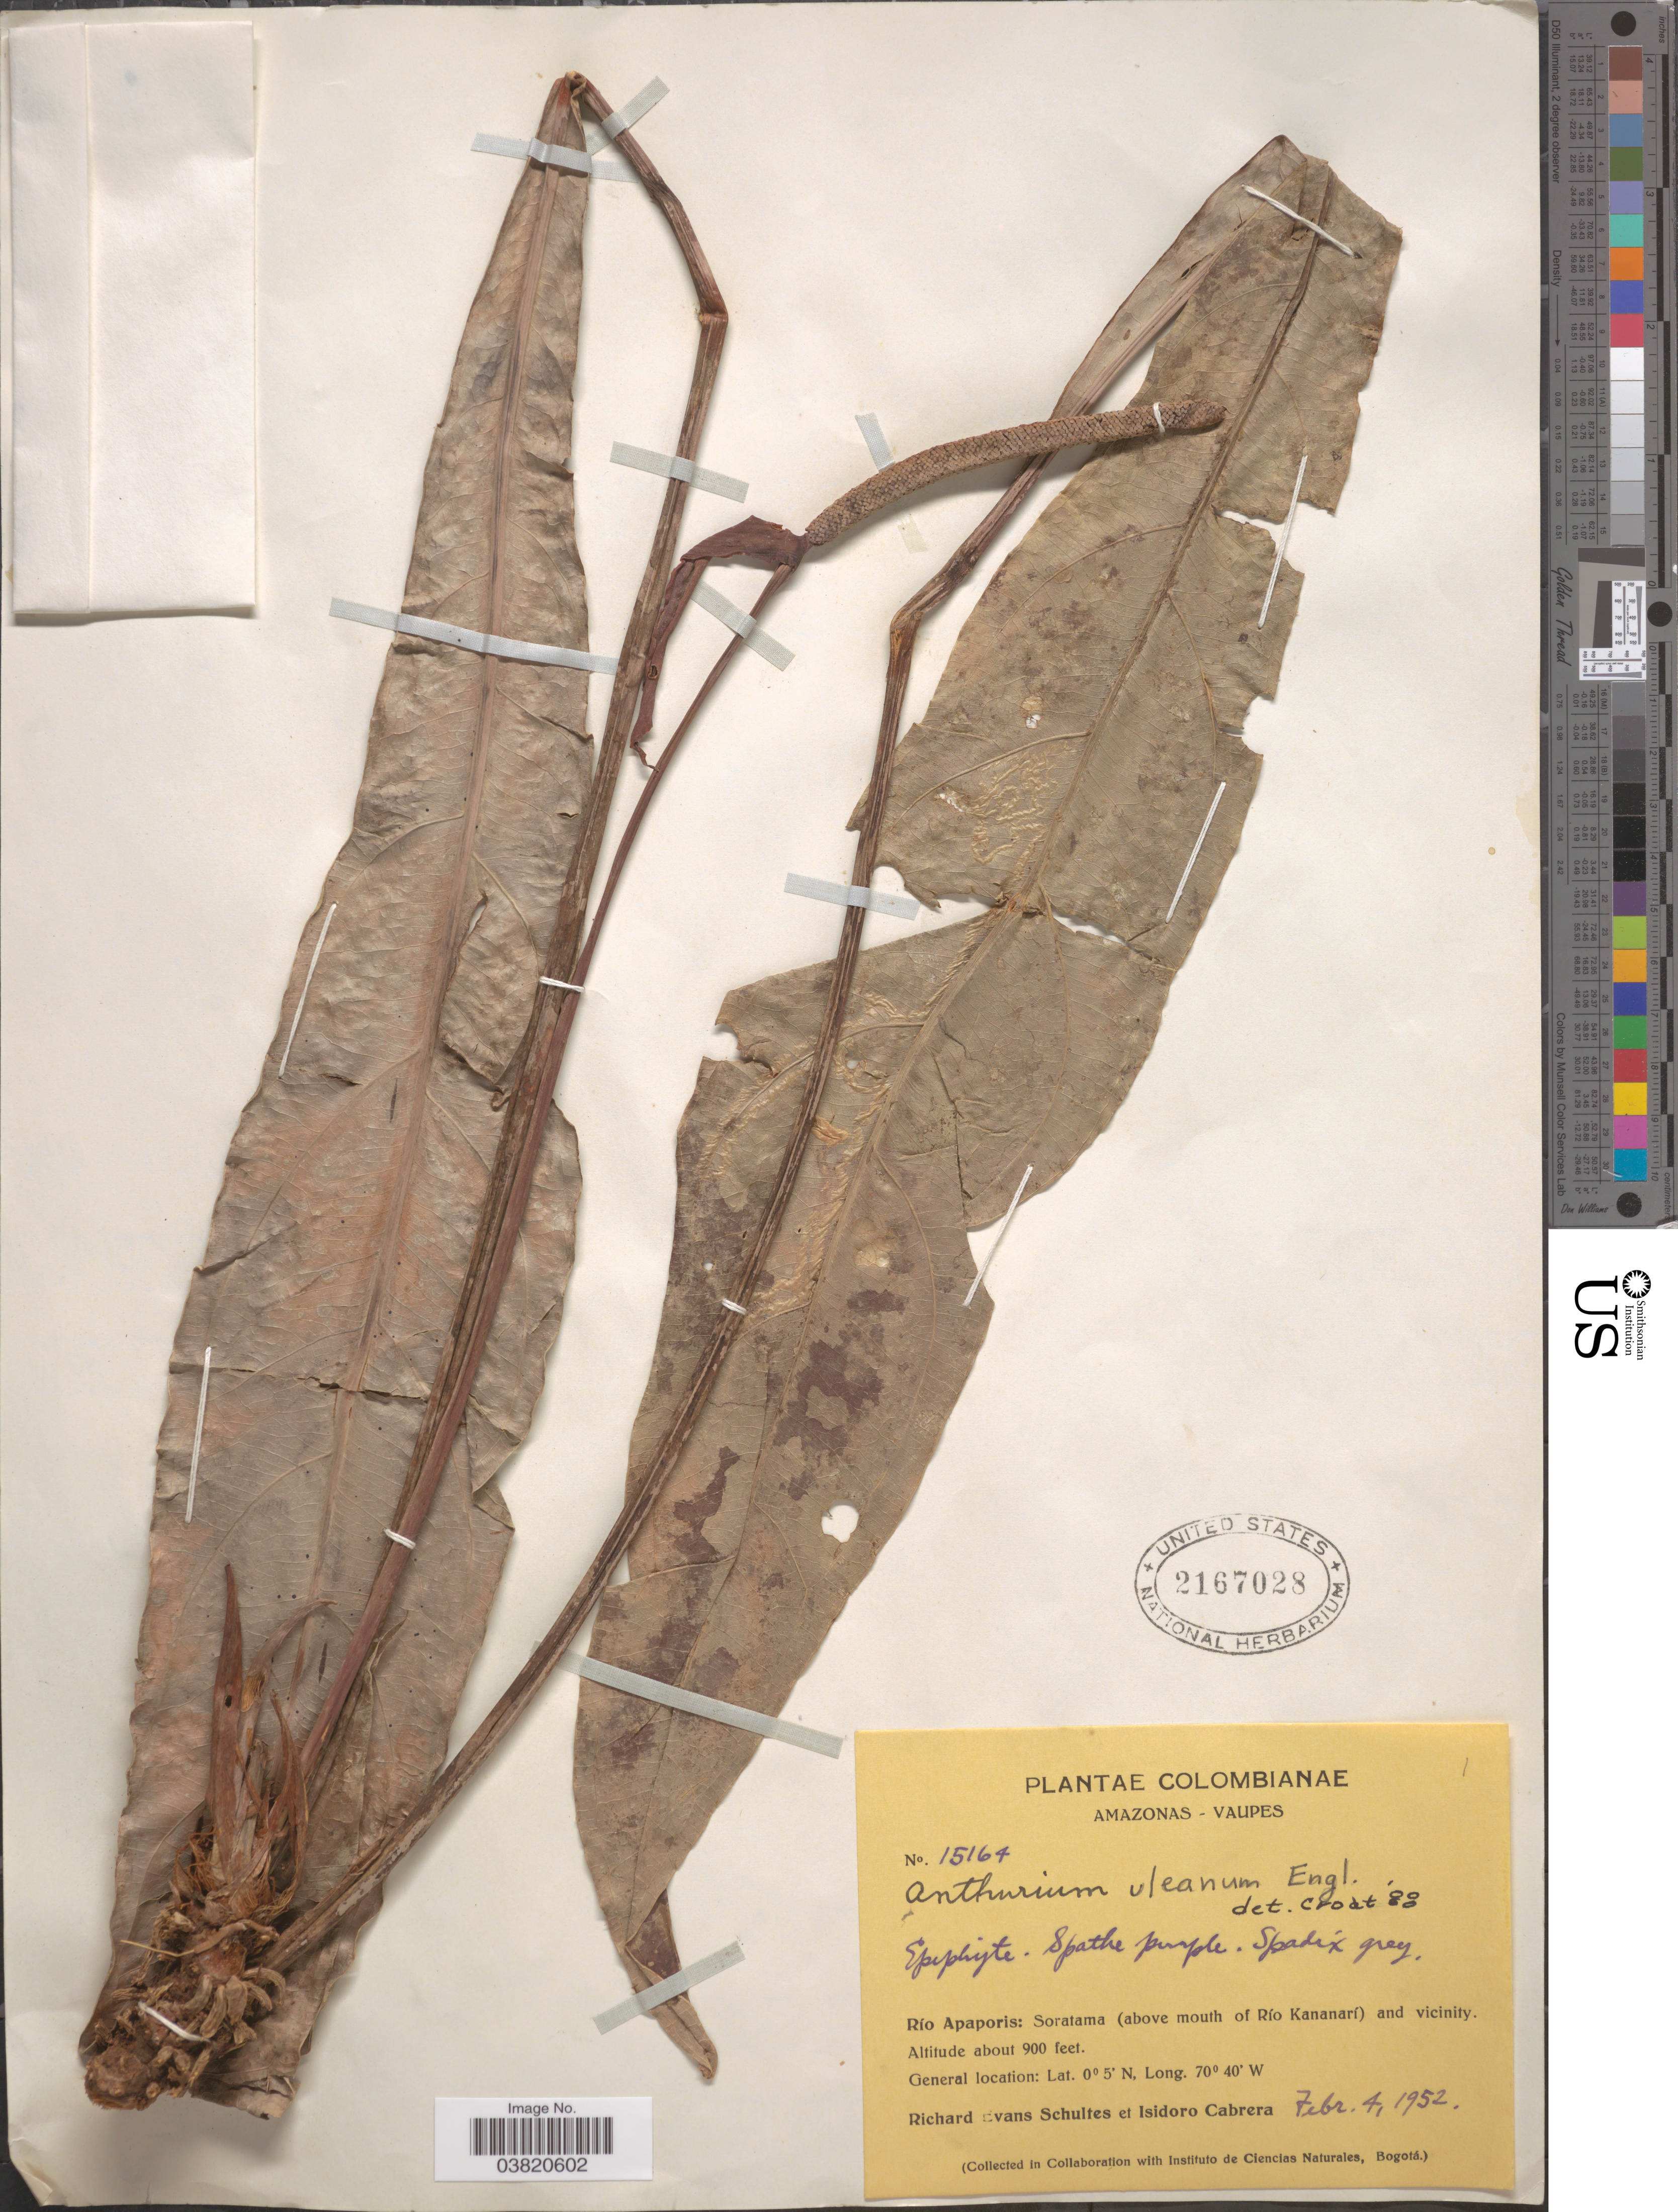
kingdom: Plantae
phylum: Tracheophyta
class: Liliopsida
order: Alismatales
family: Araceae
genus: Anthurium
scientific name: Anthurium uleanum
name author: Engl.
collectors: R. E. Schultes & I. Cabrera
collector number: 15164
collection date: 1952-02-04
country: Colombia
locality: Amazonas-Vaupes. Río Apaporis: Soratama (above mouth of Río Kananarí) and vicinity.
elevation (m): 274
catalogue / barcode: US 2167028